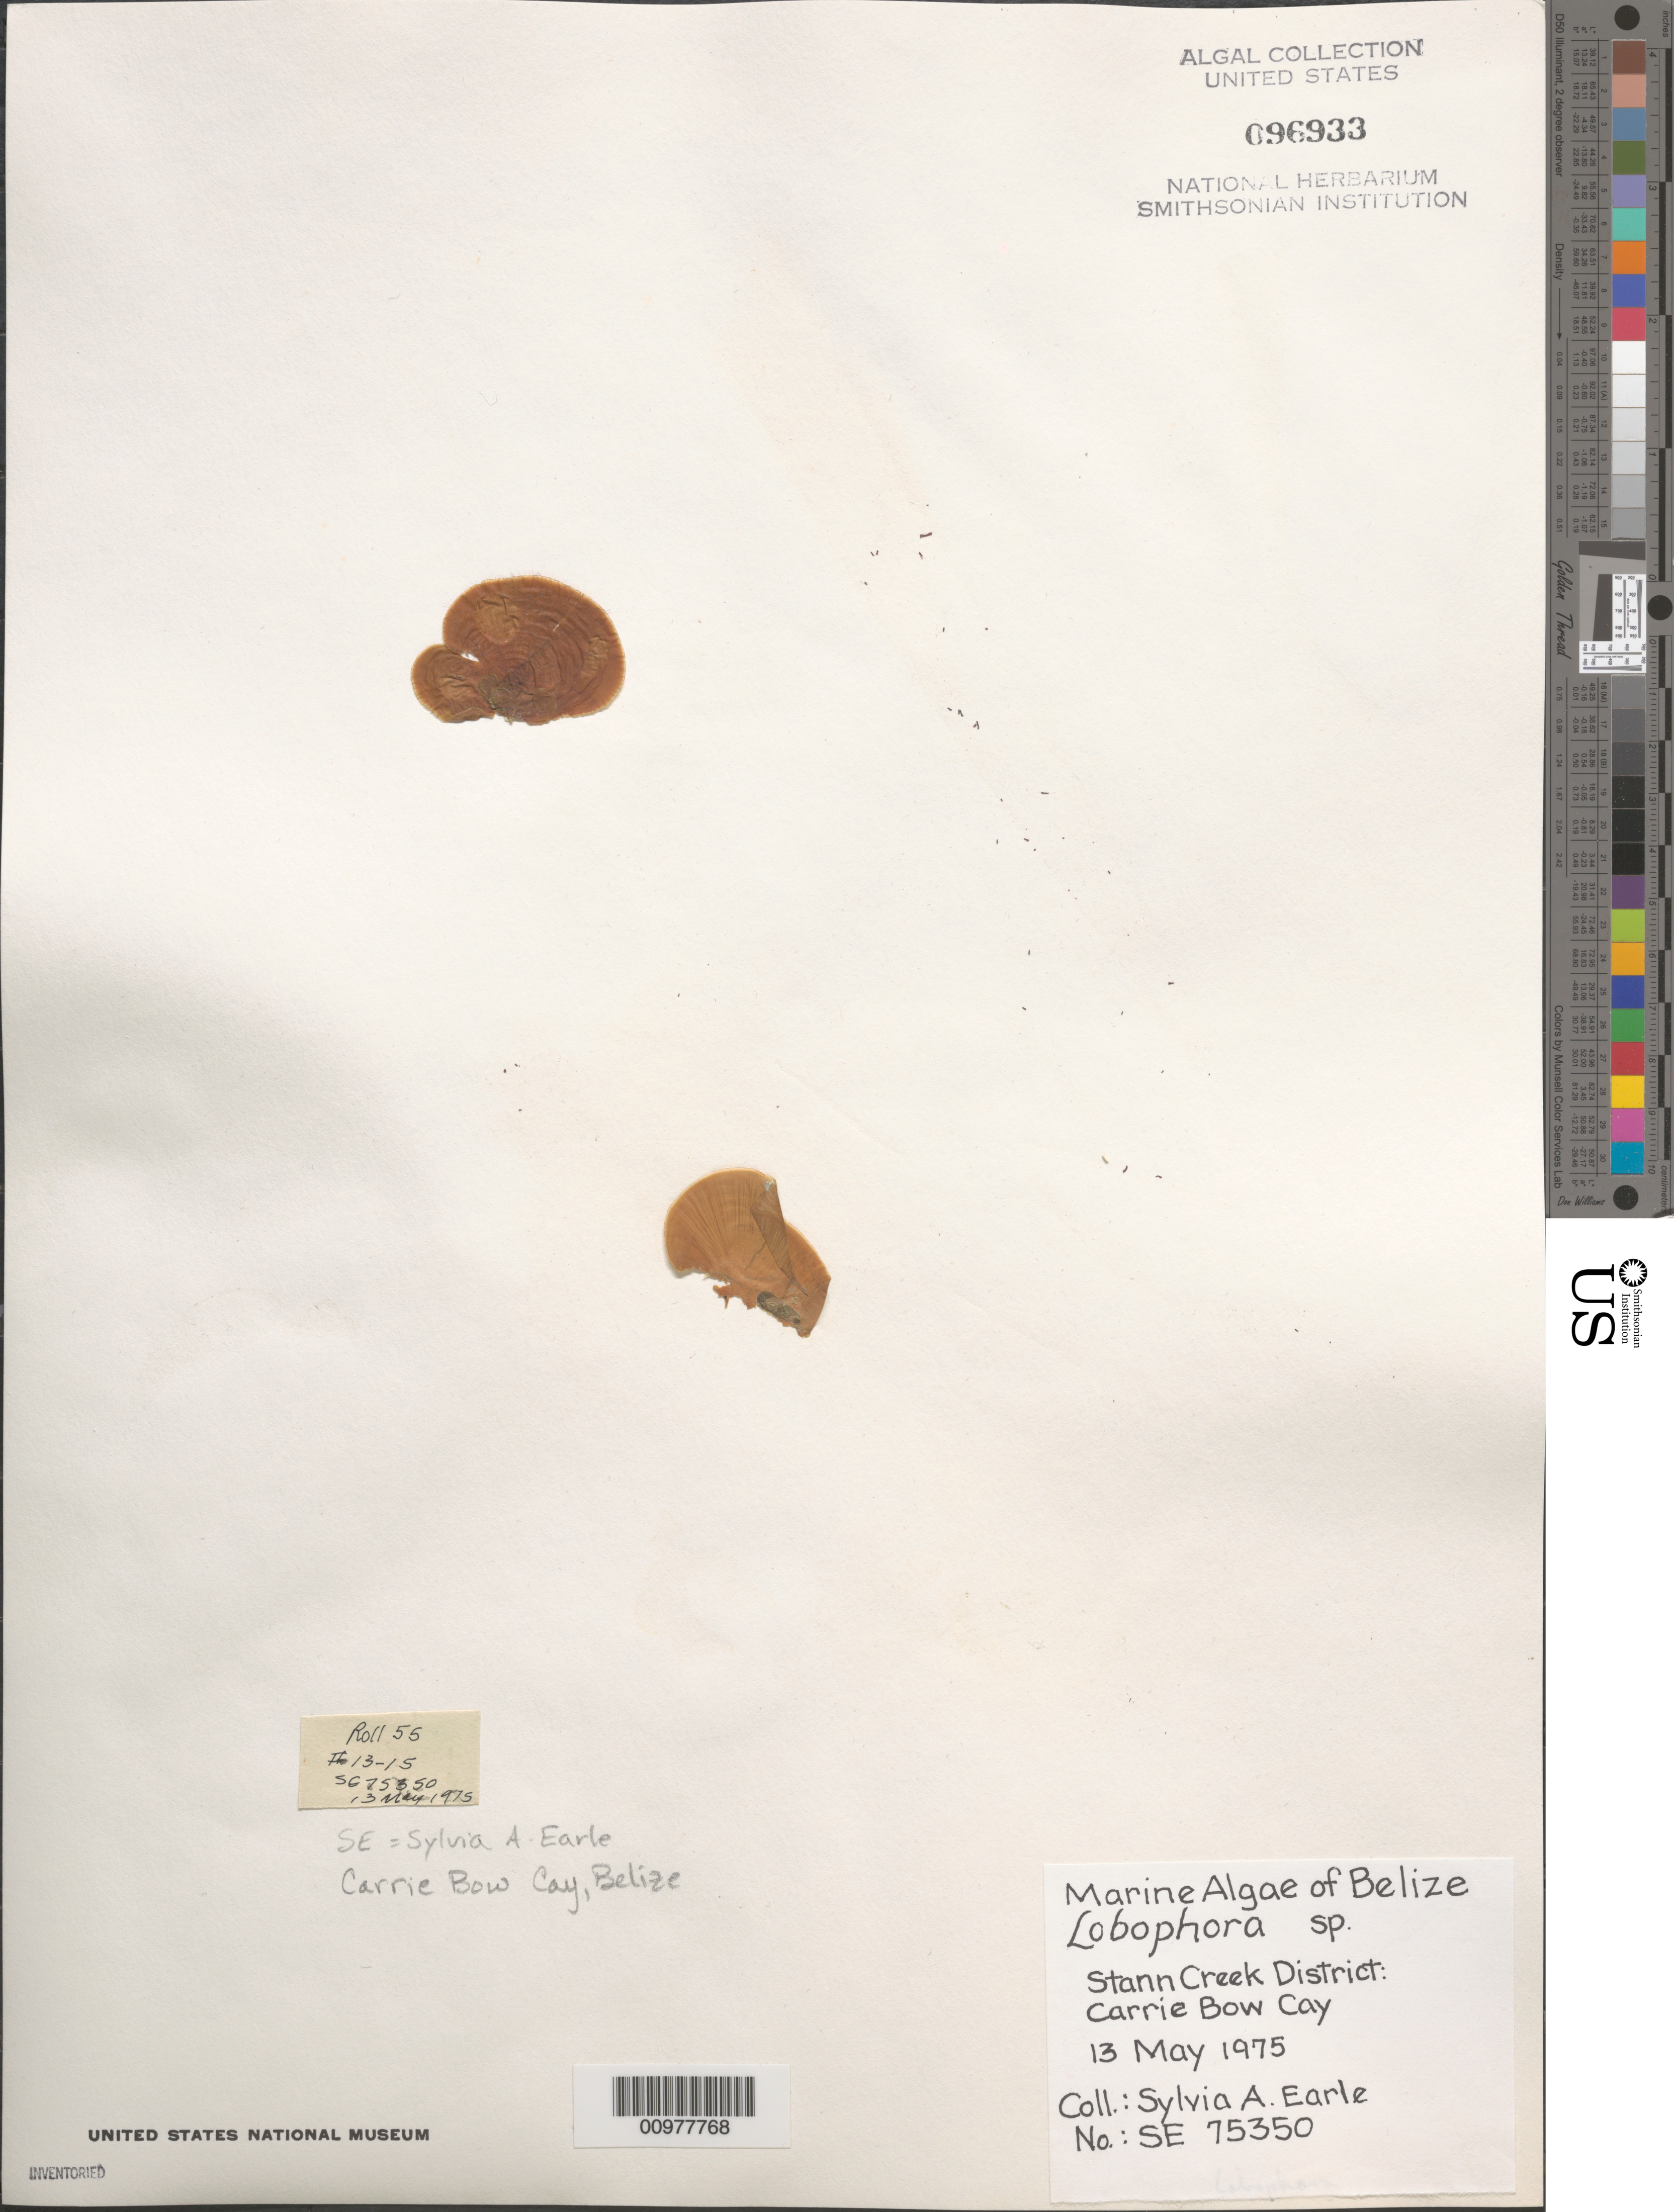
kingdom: Chromista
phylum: Ochrophyta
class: Phaeophyceae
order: Dictyotales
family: Dictyotaceae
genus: Lobophora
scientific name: Lobophora sp.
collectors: S. A. Earle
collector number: SE 75350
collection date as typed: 13 May 1975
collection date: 1975-05-13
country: Belize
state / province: Stann Creek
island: Carrie Bow Cay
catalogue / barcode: US 96933